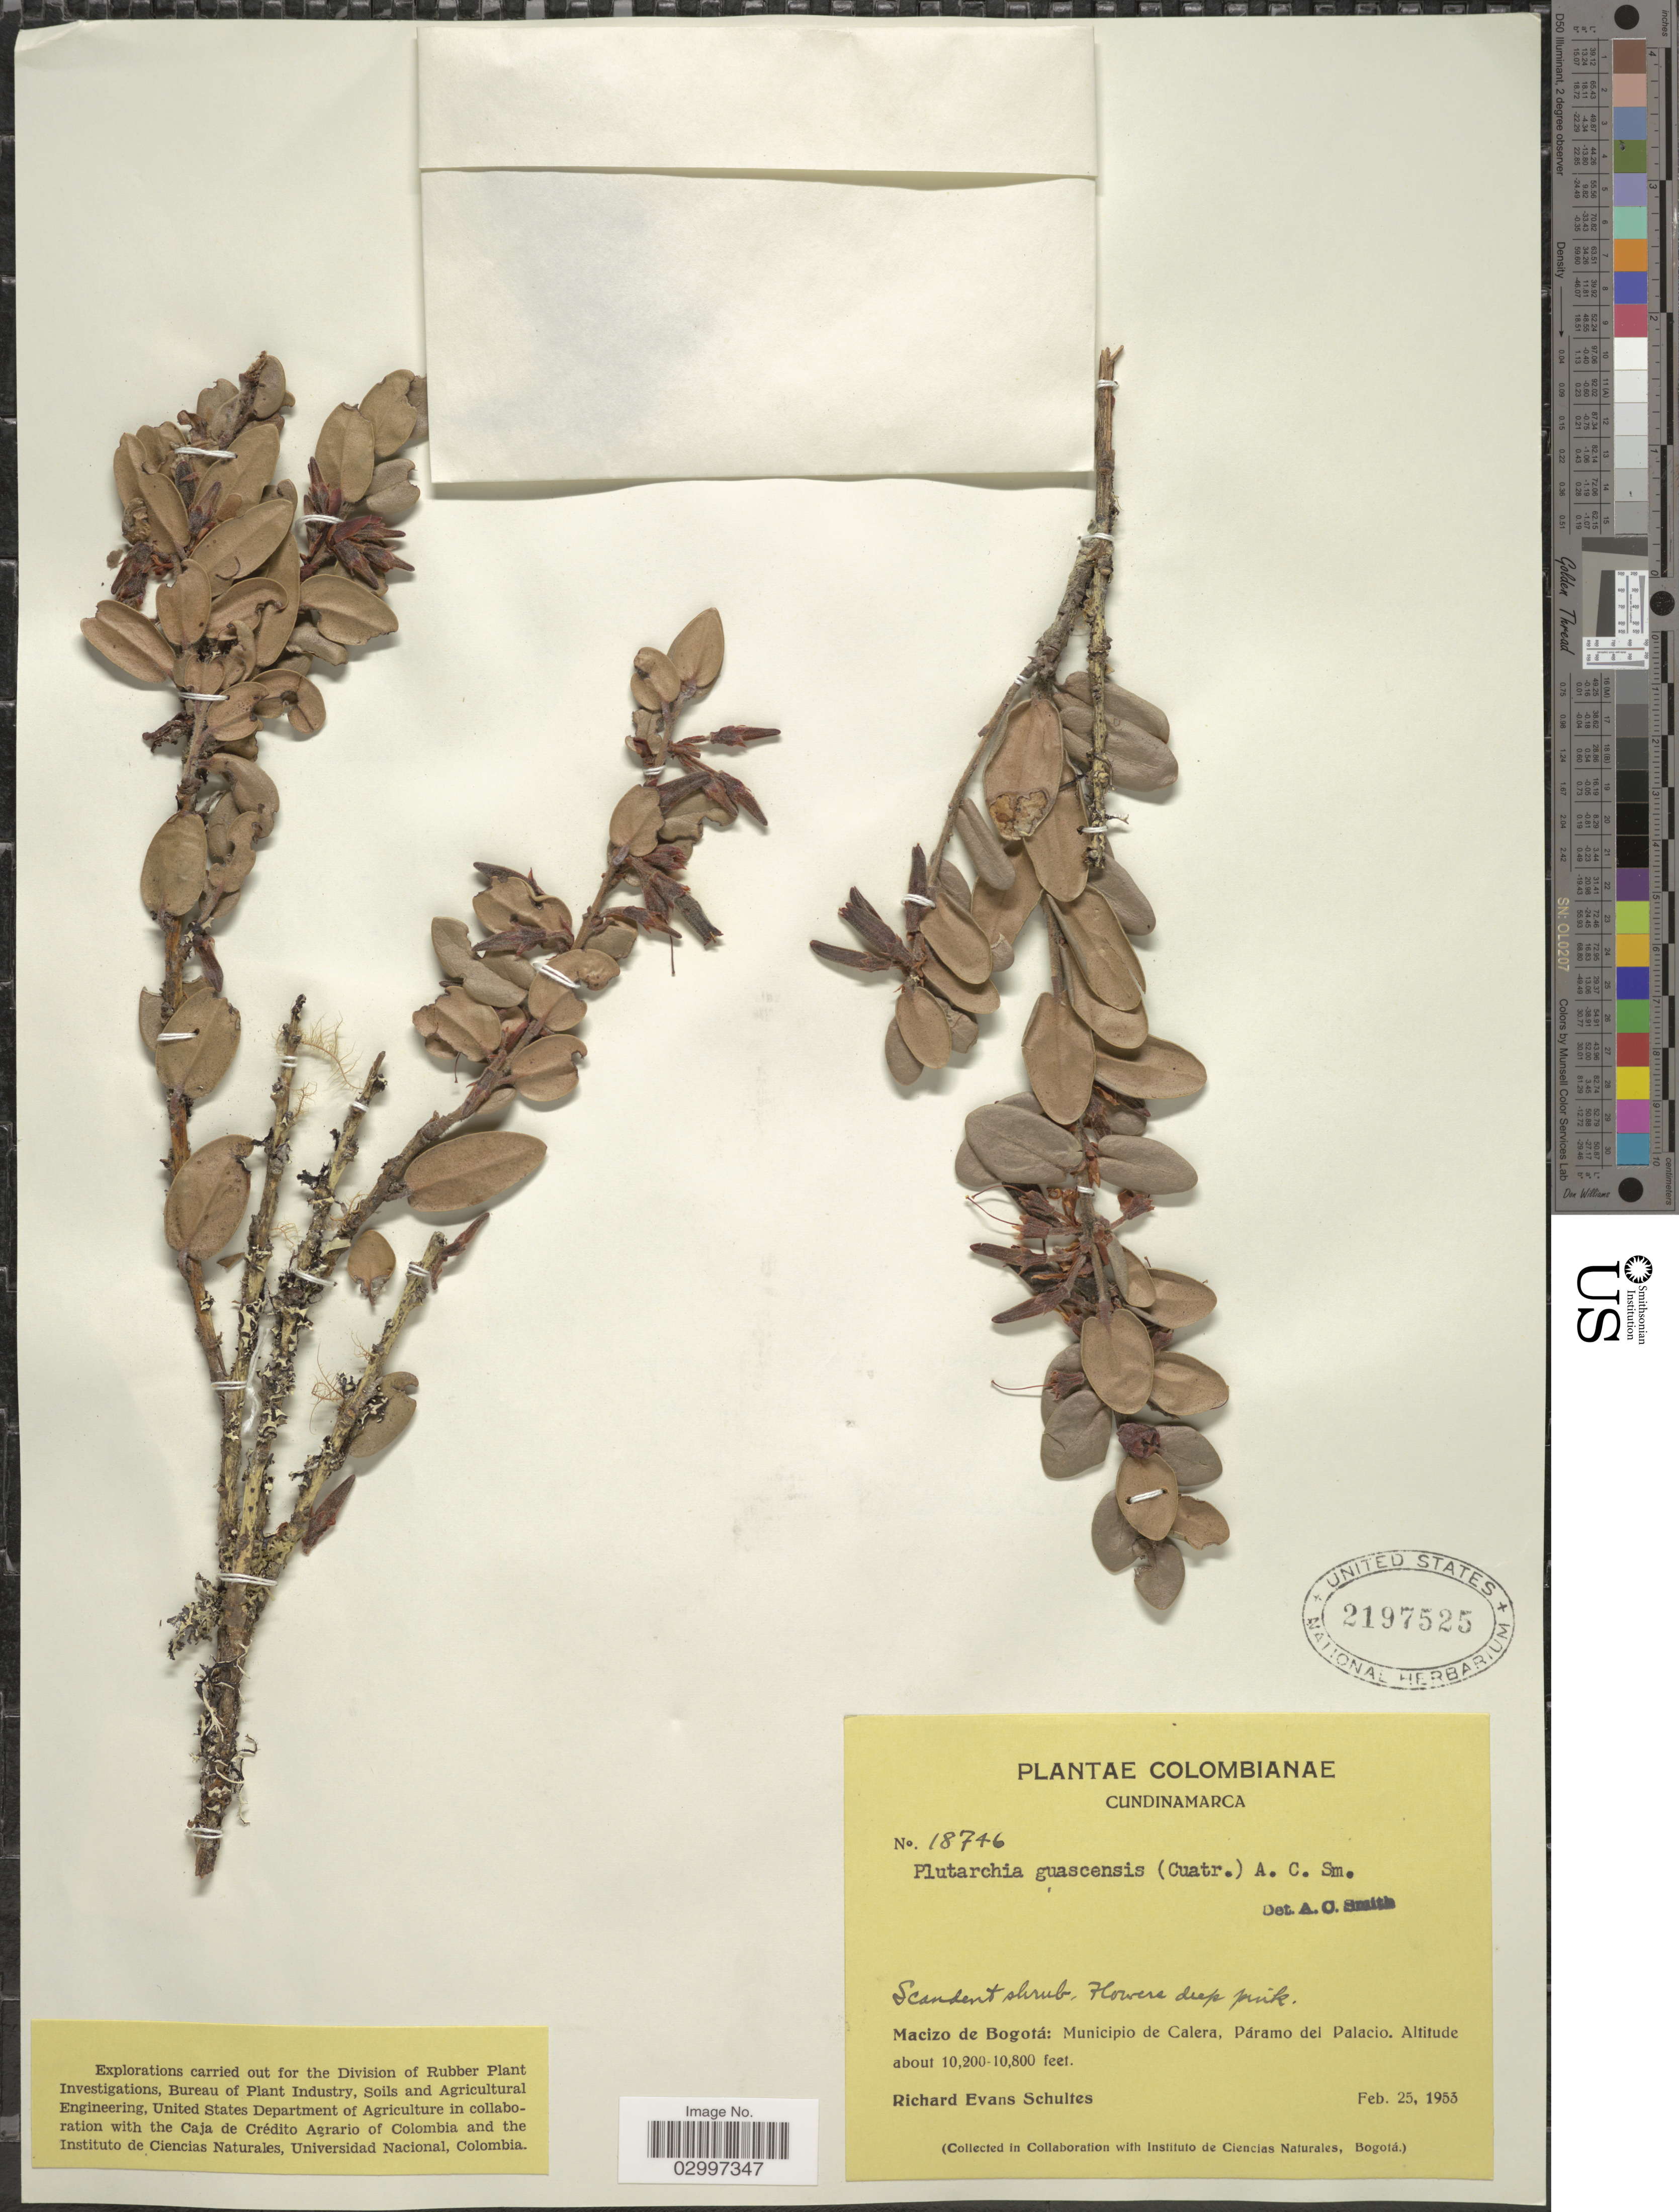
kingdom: Plantae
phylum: Tracheophyta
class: Magnoliopsida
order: Ericales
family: Ericaceae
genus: Plutarchia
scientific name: Plutarchia guascensis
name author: (Cuatrec.) A.C. Sm.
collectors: R. E. Schultes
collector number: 18746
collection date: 1953-02-25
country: Colombia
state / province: Cundinamarca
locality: Macizo de Bogotá, Municipio de Calera, Páramo del Palacio.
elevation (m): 3109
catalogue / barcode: US 2197525